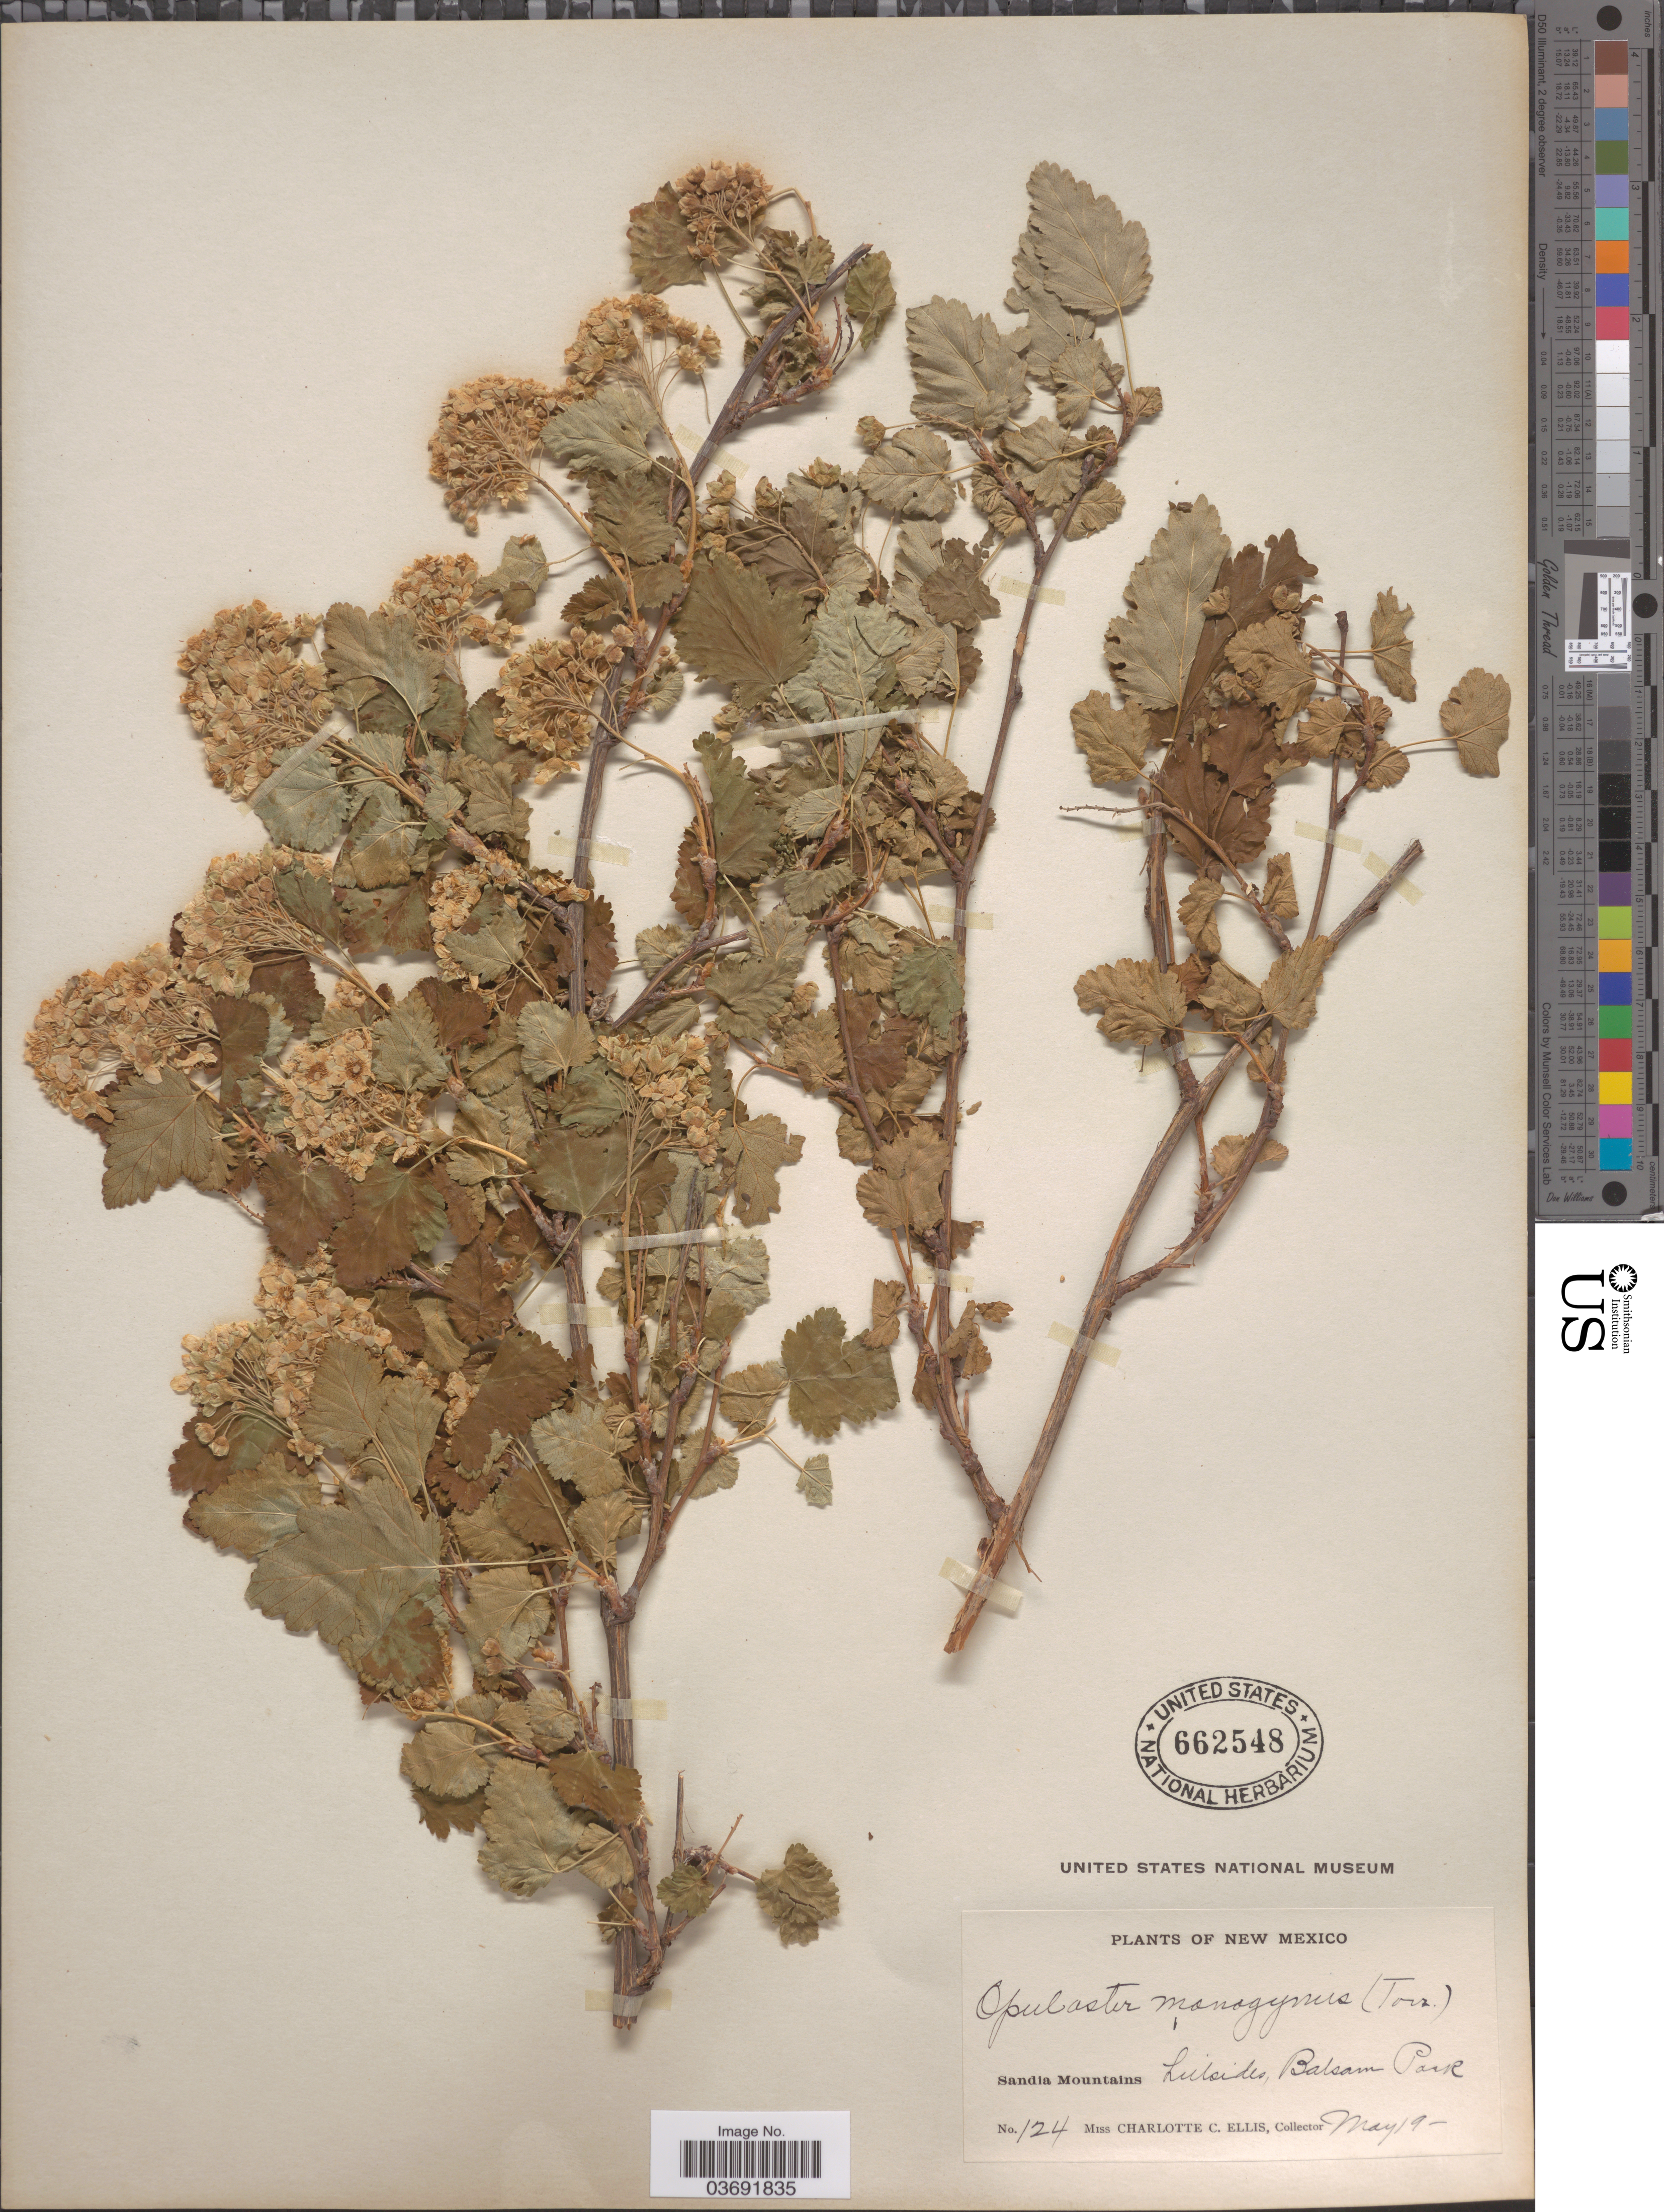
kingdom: Plantae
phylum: Tracheophyta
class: Magnoliopsida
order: Rosales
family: Rosaceae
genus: Physocarpus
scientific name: Physocarpus monogynus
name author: (Torr.) J.M. Coult.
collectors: C. C. Ellis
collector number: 124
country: United States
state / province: New Mexico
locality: Sandia Mountains. Hillsides, Balsam Park.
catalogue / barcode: US 662548